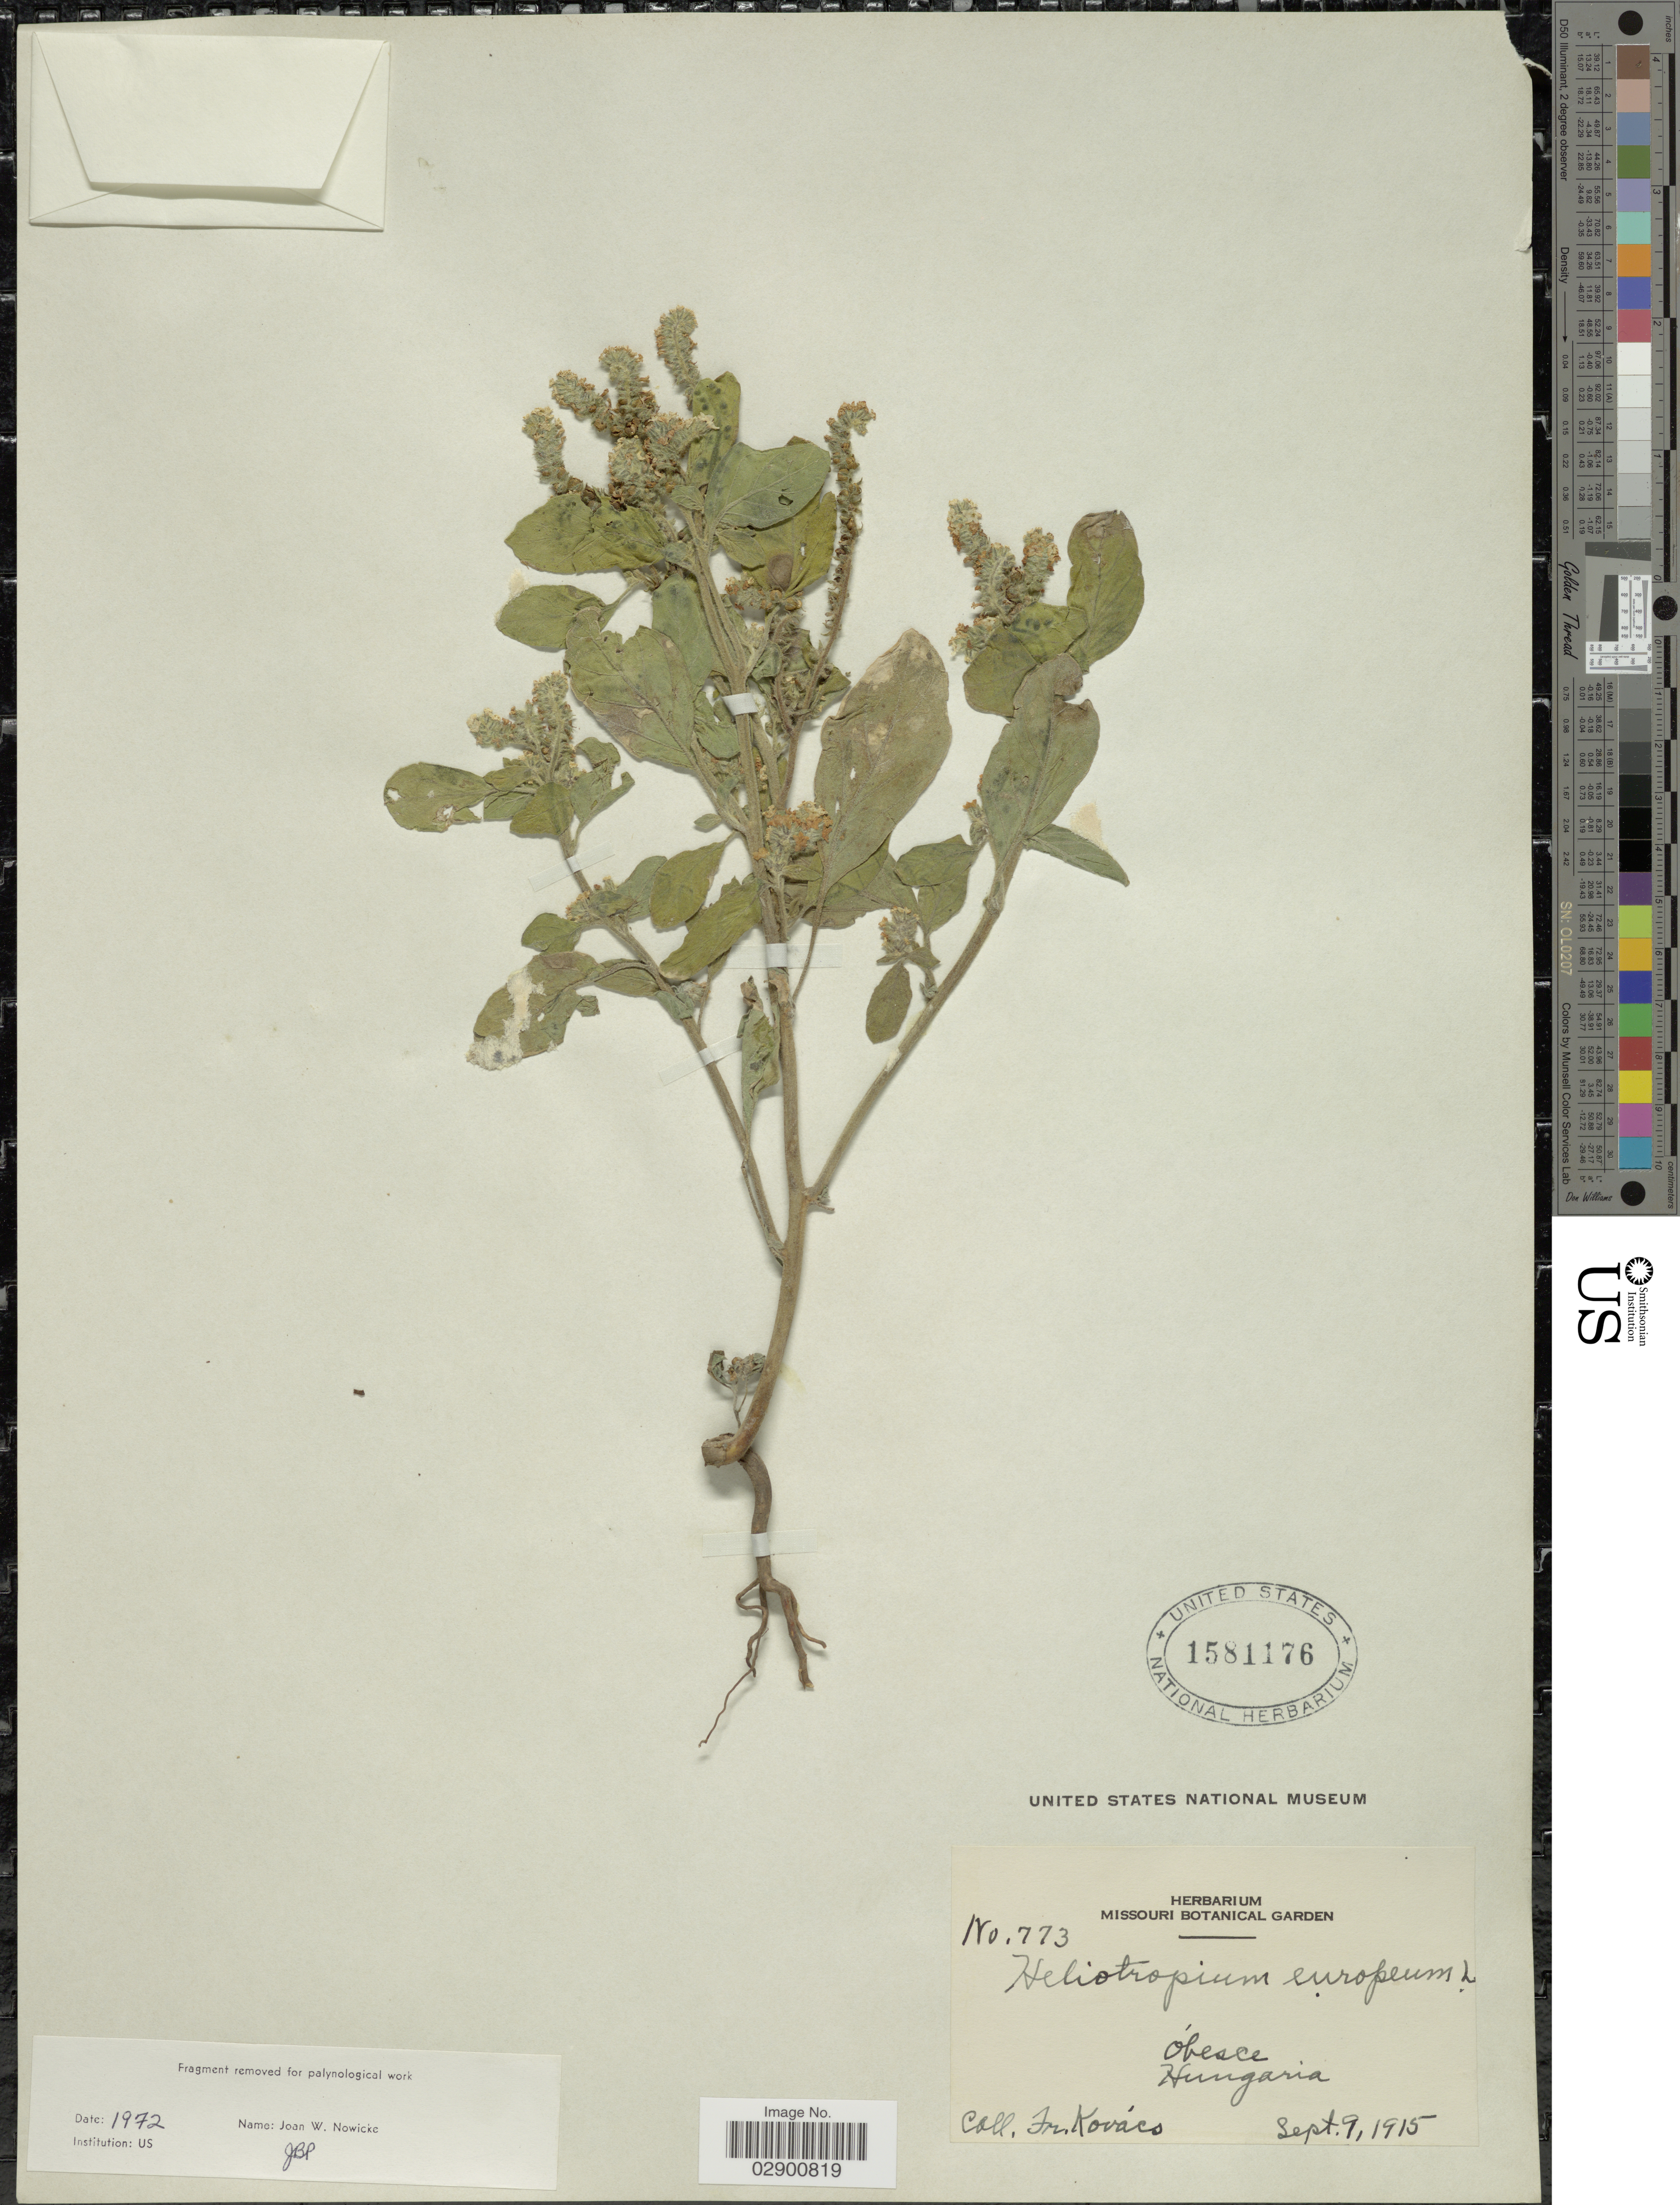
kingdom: Plantae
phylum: Tracheophyta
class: Magnoliopsida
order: Boraginales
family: Heliotropiaceae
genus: Heliotropium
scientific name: Heliotropium europaeum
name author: L.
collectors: Kováco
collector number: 773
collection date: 1915-09-09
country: Hungary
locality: Óbesce.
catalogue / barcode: US 1581176